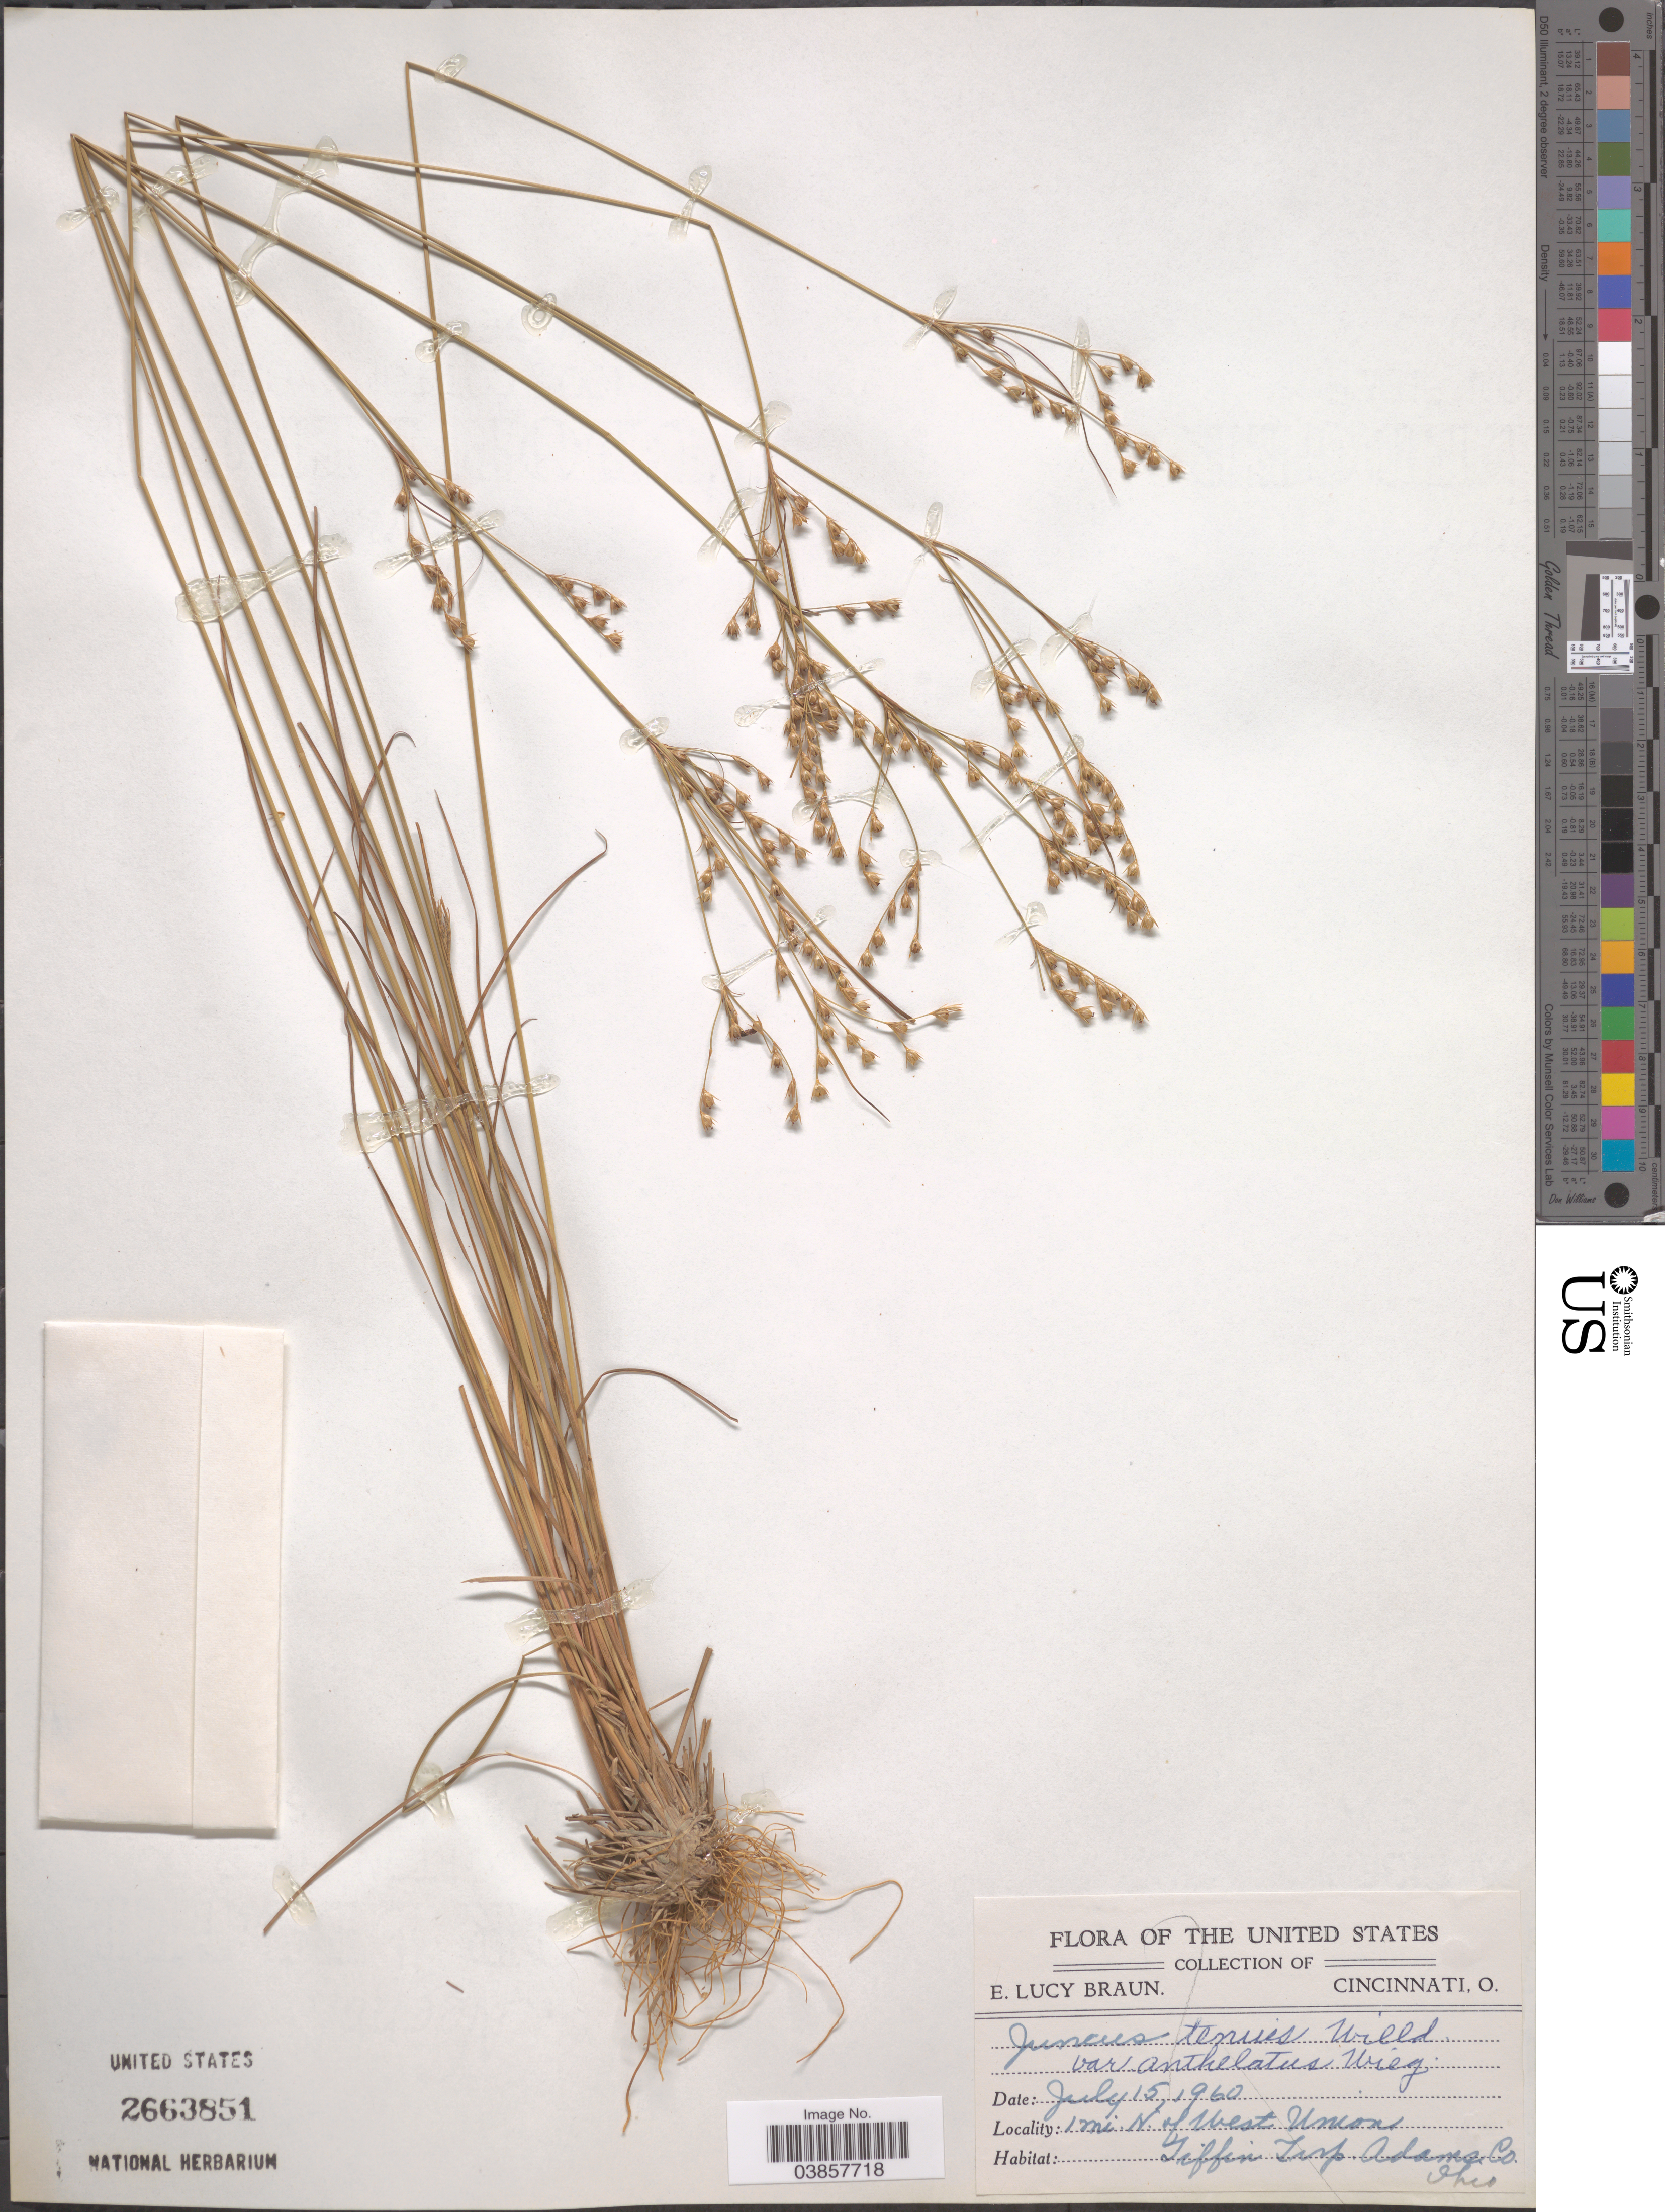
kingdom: Plantae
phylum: Tracheophyta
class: Liliopsida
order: Poales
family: Juncaceae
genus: Juncus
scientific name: Juncus tenuis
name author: Willd.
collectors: E. L. Braun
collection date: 1960-07-15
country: United States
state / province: Ohio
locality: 1 mi. N. of West Union. Tiffin Twp Adams Co.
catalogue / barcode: US 2663851